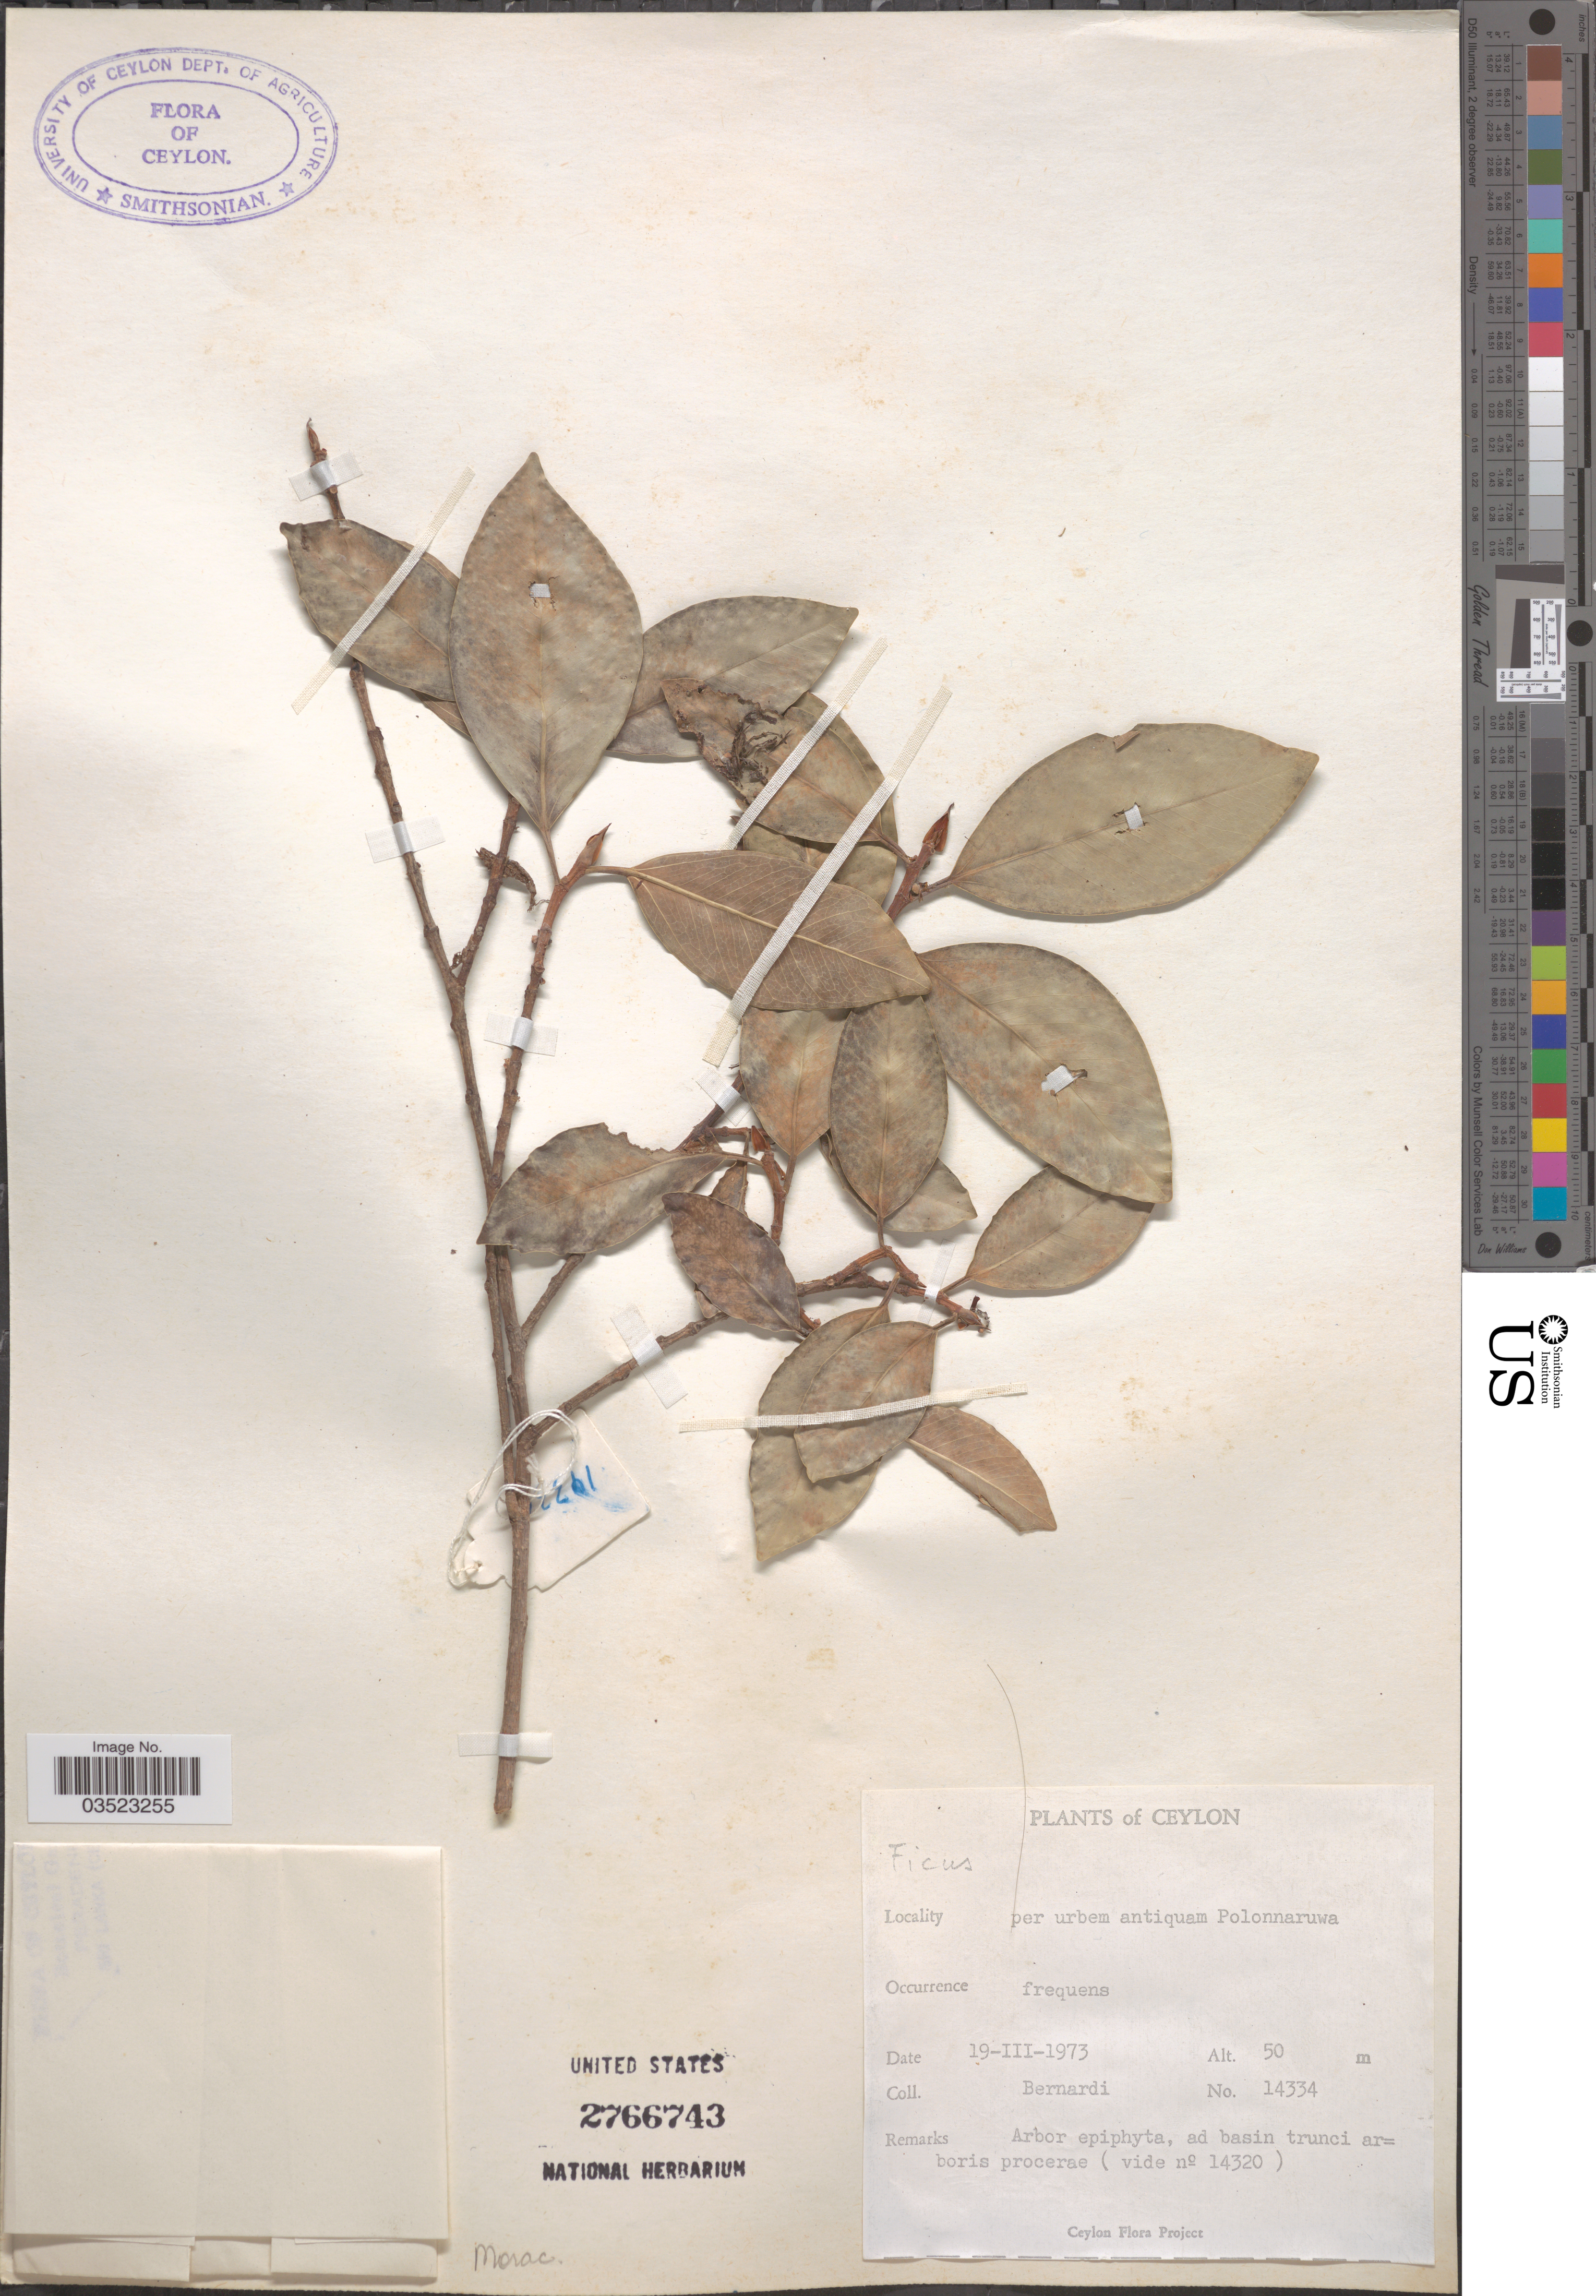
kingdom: Plantae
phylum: Tracheophyta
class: Magnoliopsida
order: Rosales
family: Moraceae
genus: Ficus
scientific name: Ficus sp.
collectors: Bernardi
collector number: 14334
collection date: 1973-03-19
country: Sri Lanka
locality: Per urbem antiquam Polonnaruwa.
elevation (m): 50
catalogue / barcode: US 2766743